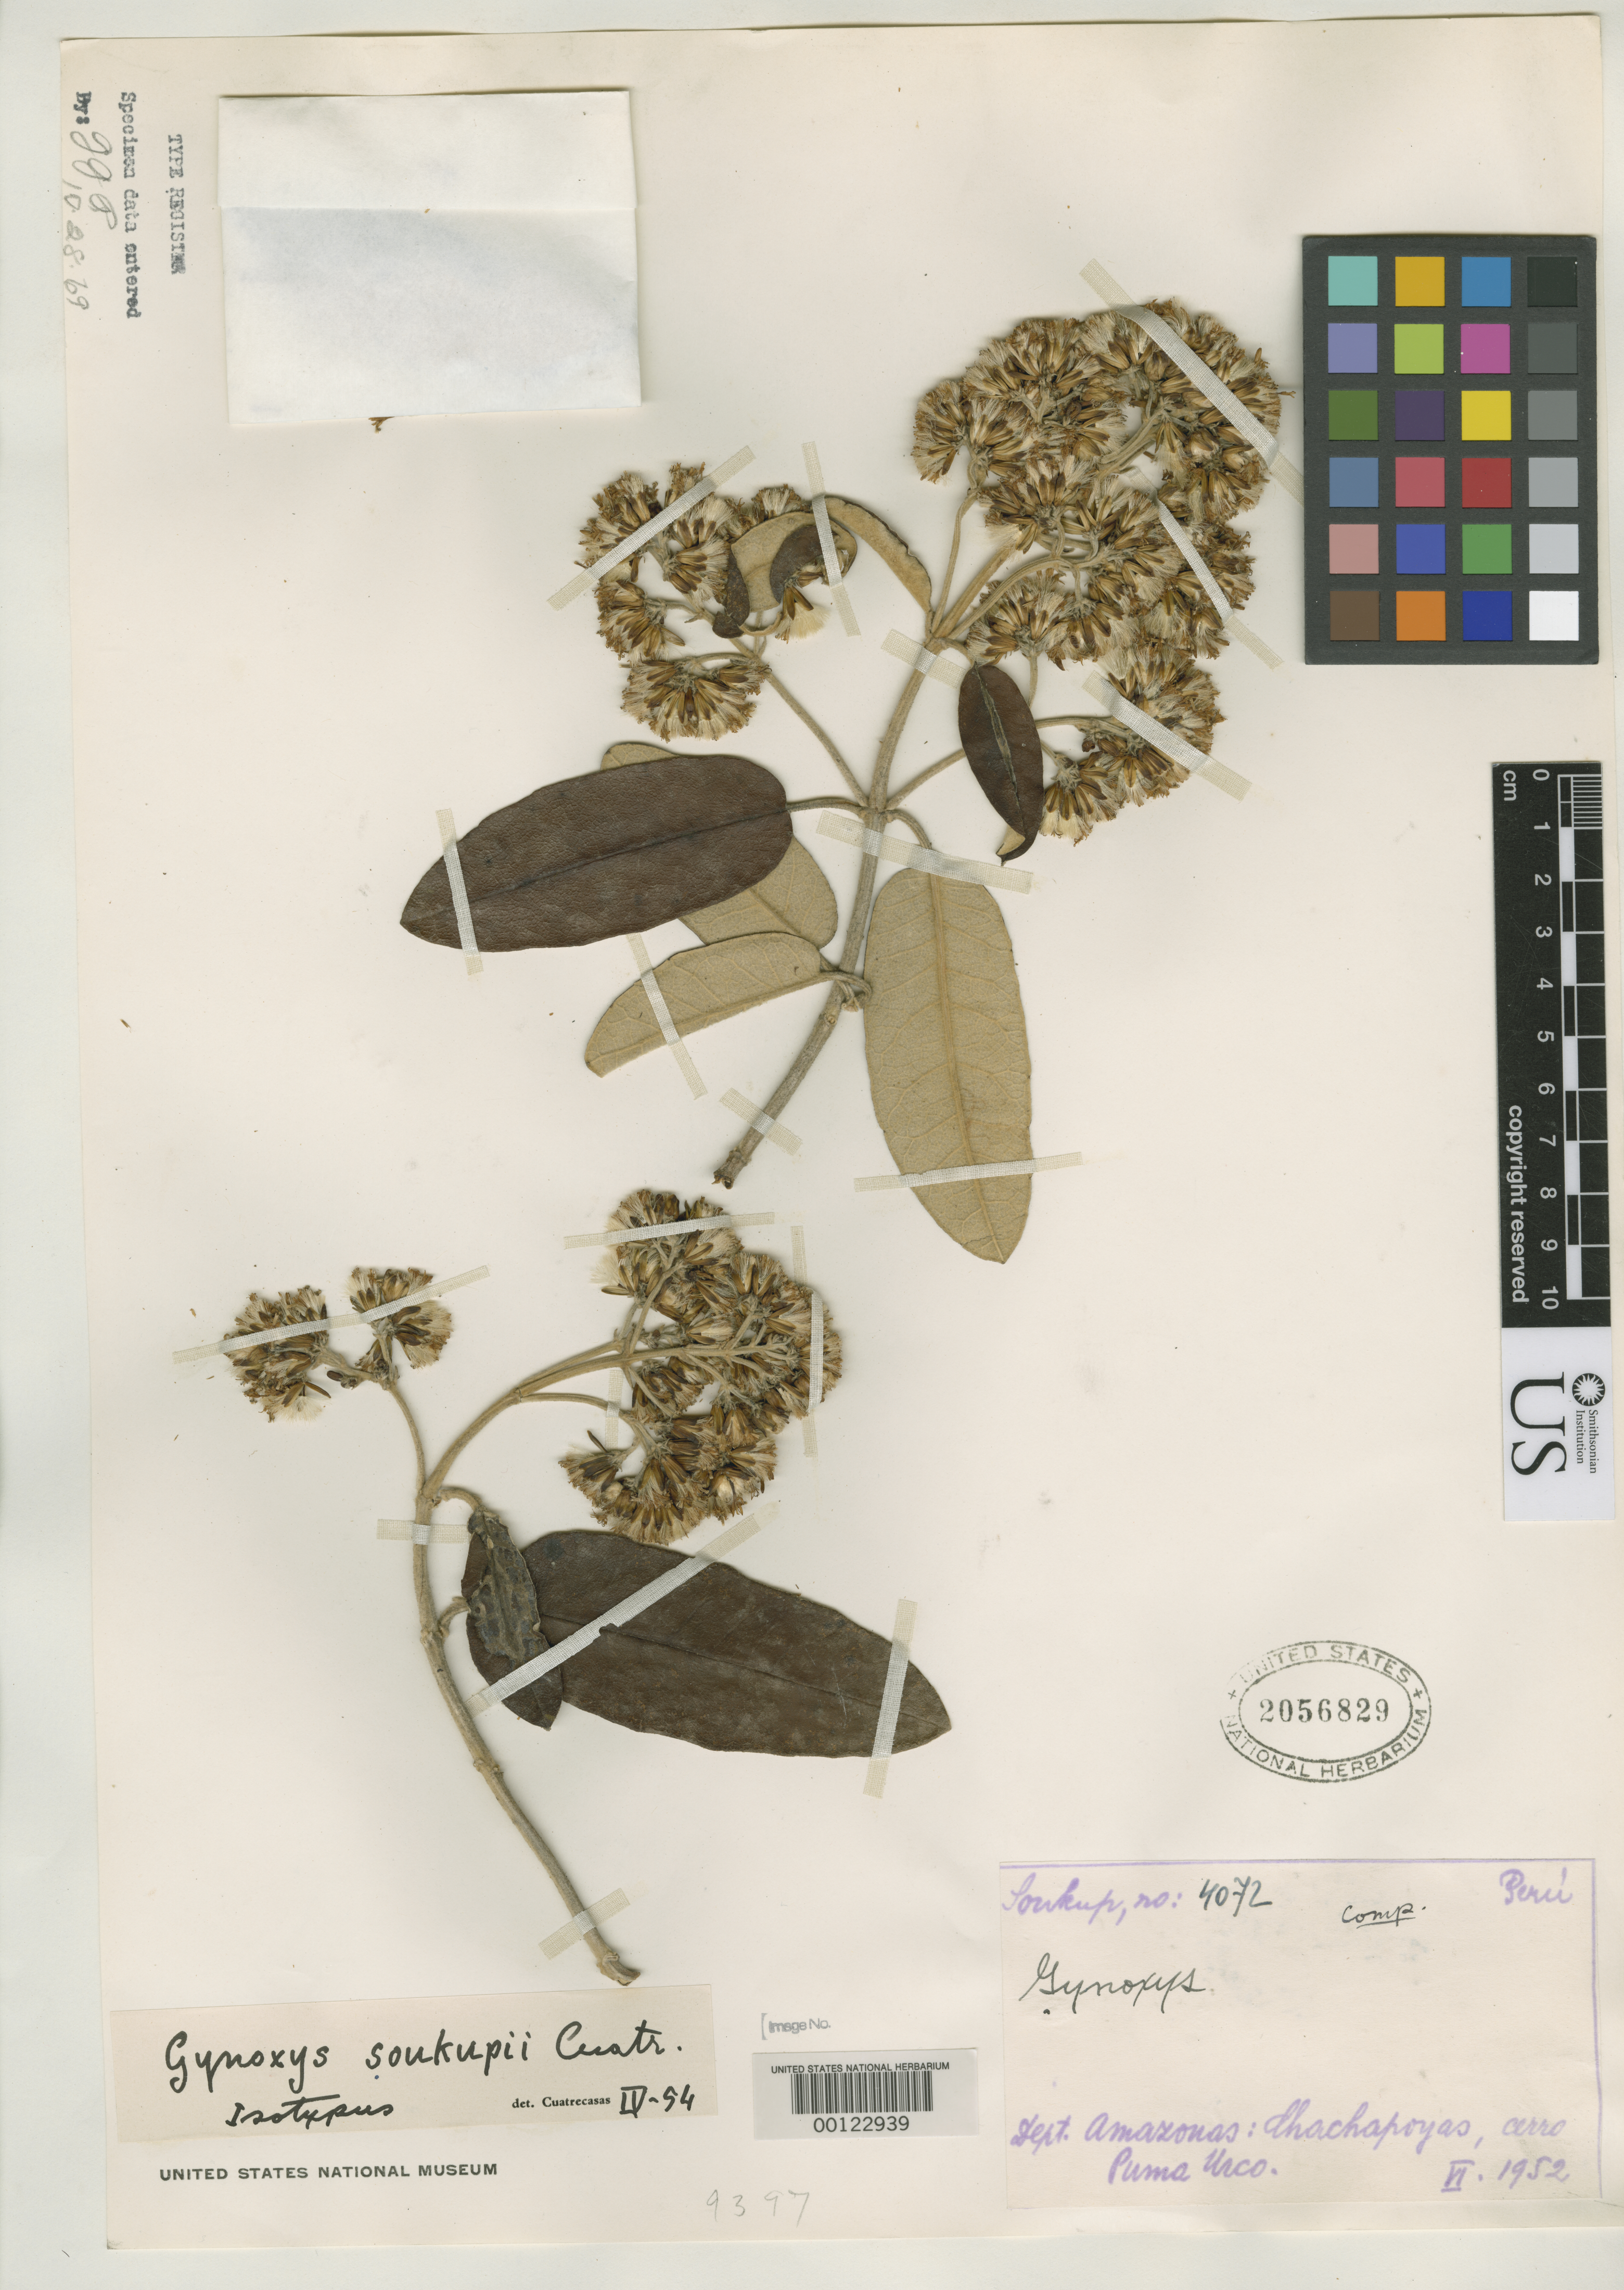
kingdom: Plantae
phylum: Tracheophyta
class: Magnoliopsida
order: Asterales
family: Asteraceae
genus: Gynoxys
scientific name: Gynoxys soukupii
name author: Cuatrec.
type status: Isotype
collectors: J. J. Soukup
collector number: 4072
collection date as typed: Jun 1952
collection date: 1952-06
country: Peru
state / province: Amazonas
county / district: Chachapoyas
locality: Chachapoyas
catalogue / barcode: US 2056829